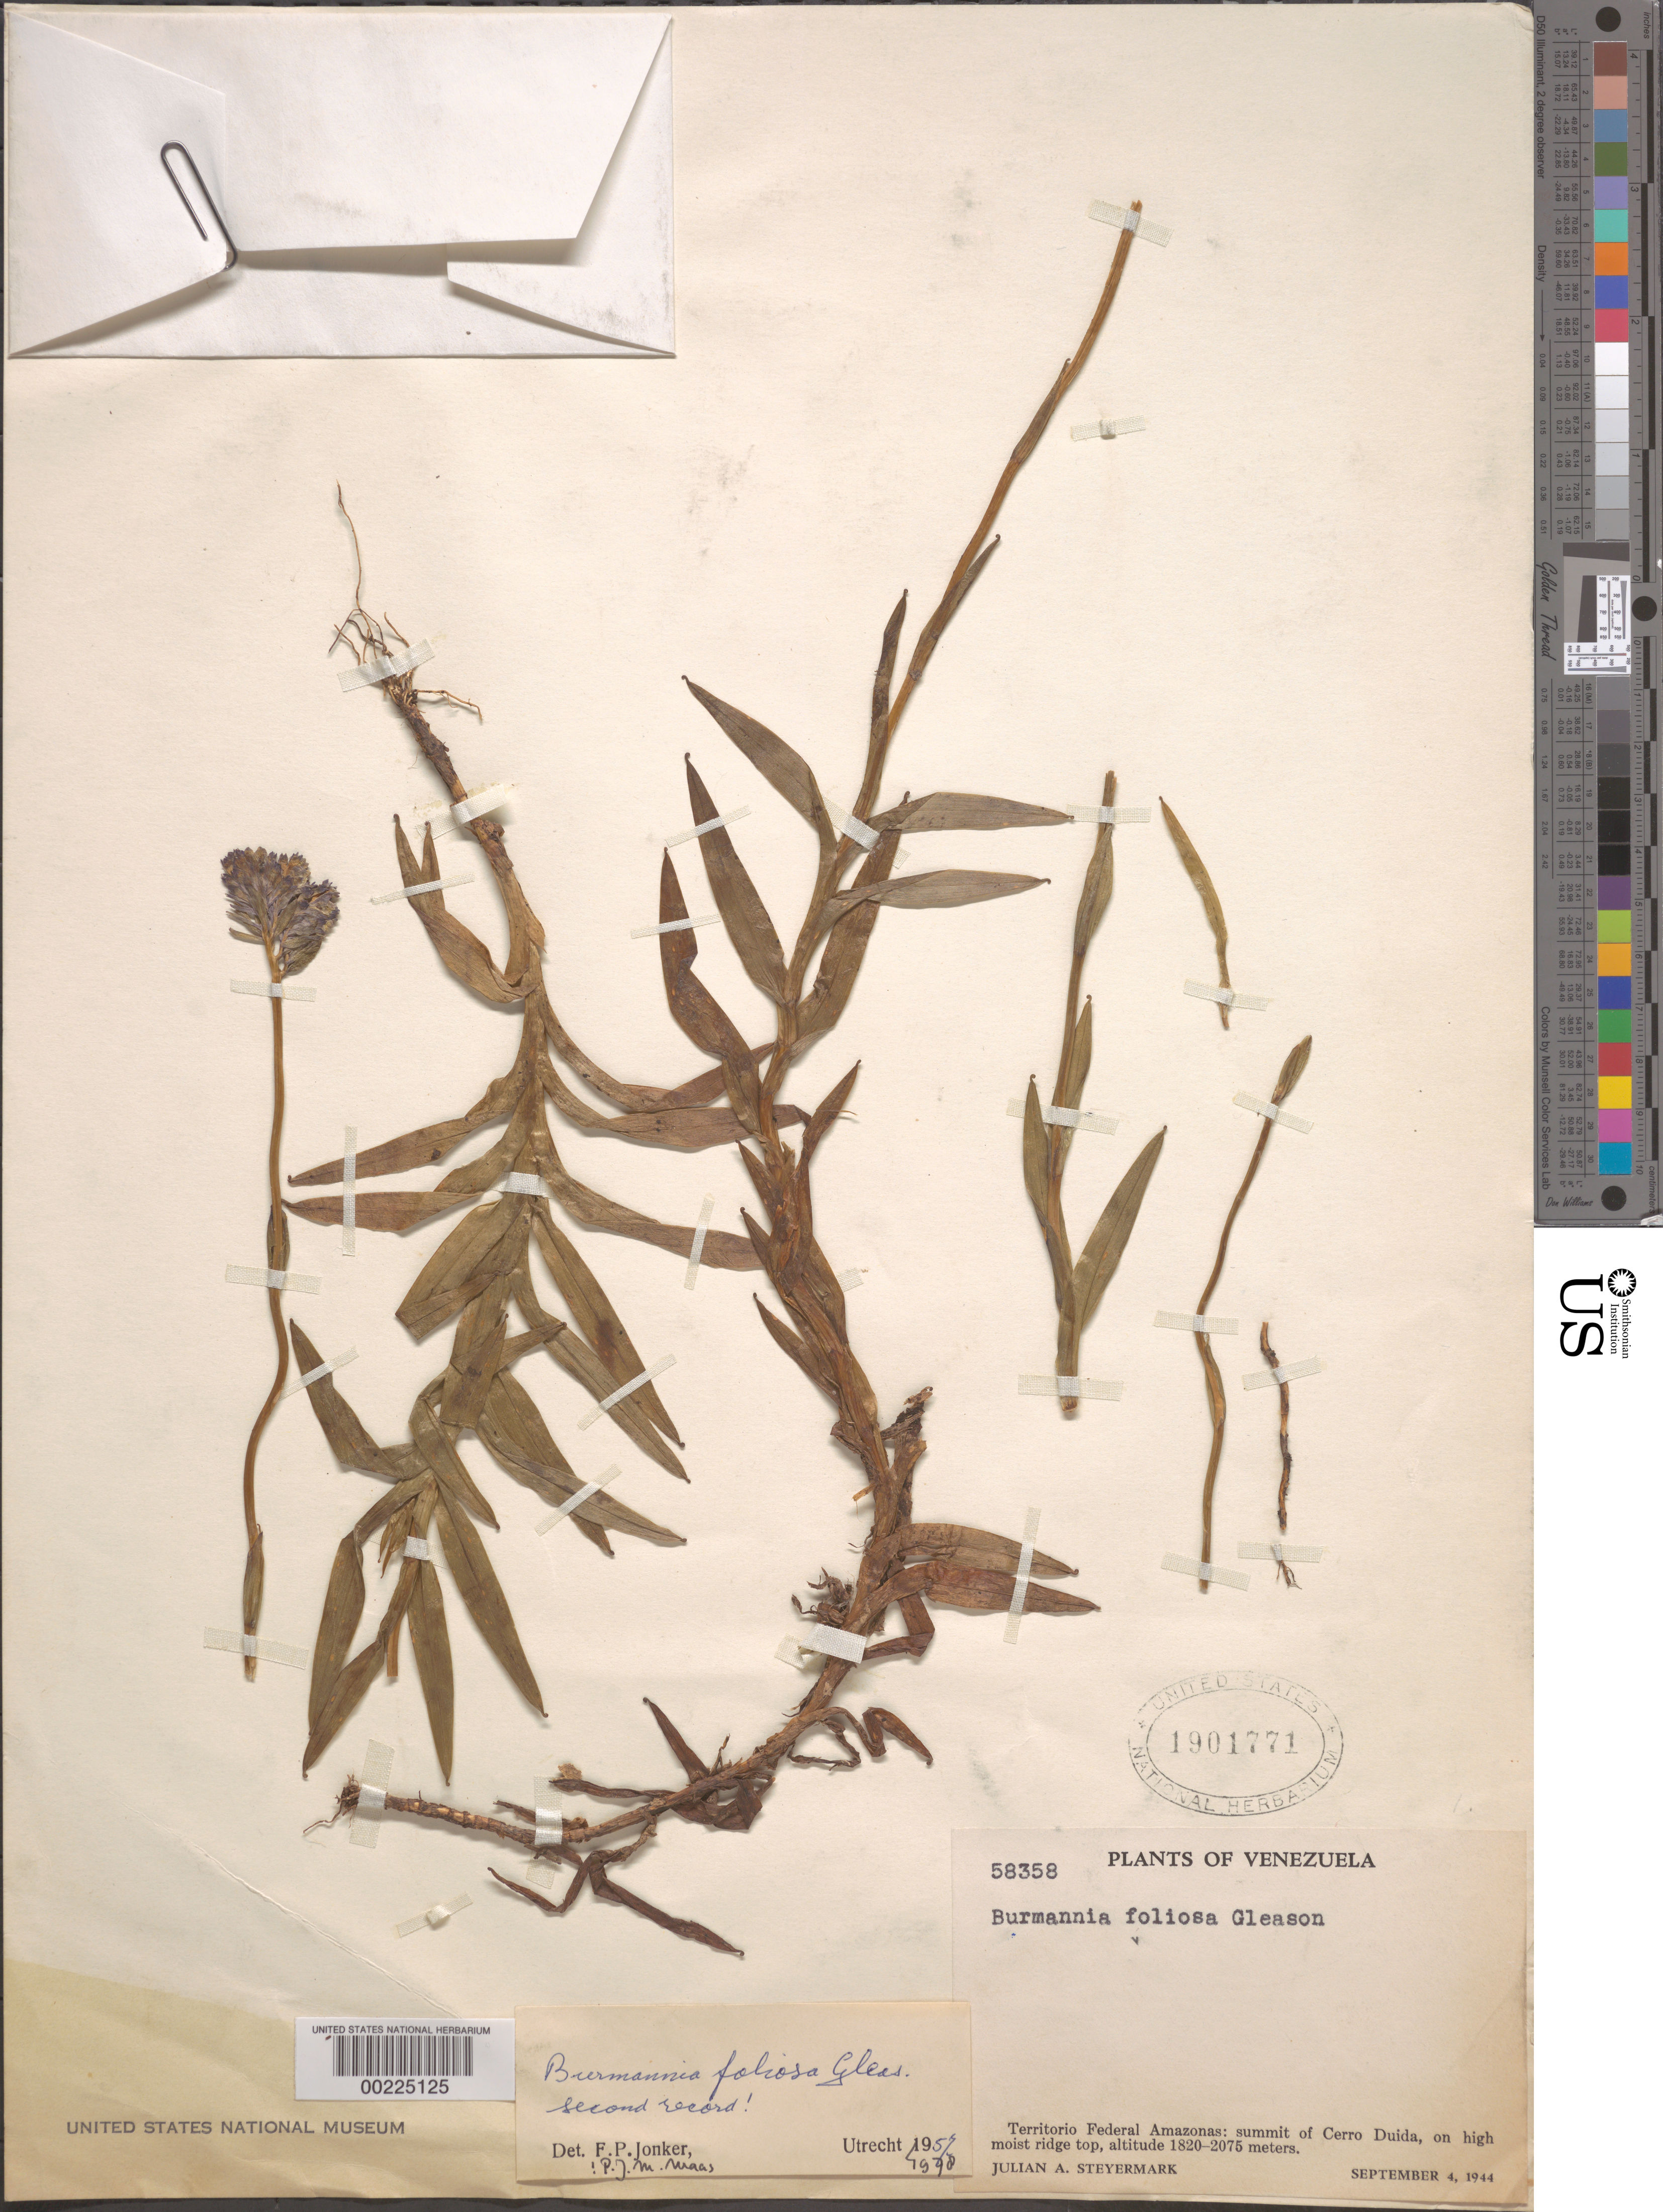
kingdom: Plantae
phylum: Tracheophyta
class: Liliopsida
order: Dioscoreales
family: Burmanniaceae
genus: Burmannia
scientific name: Burmannia foliosa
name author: Gleason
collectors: J. Steyermark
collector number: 58358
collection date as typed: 04 Sep 1944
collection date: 1944-09-04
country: Venezuela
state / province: Amazonas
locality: Summit of Cerro Duida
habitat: On high moist ridge top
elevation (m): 1820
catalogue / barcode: US 1901771